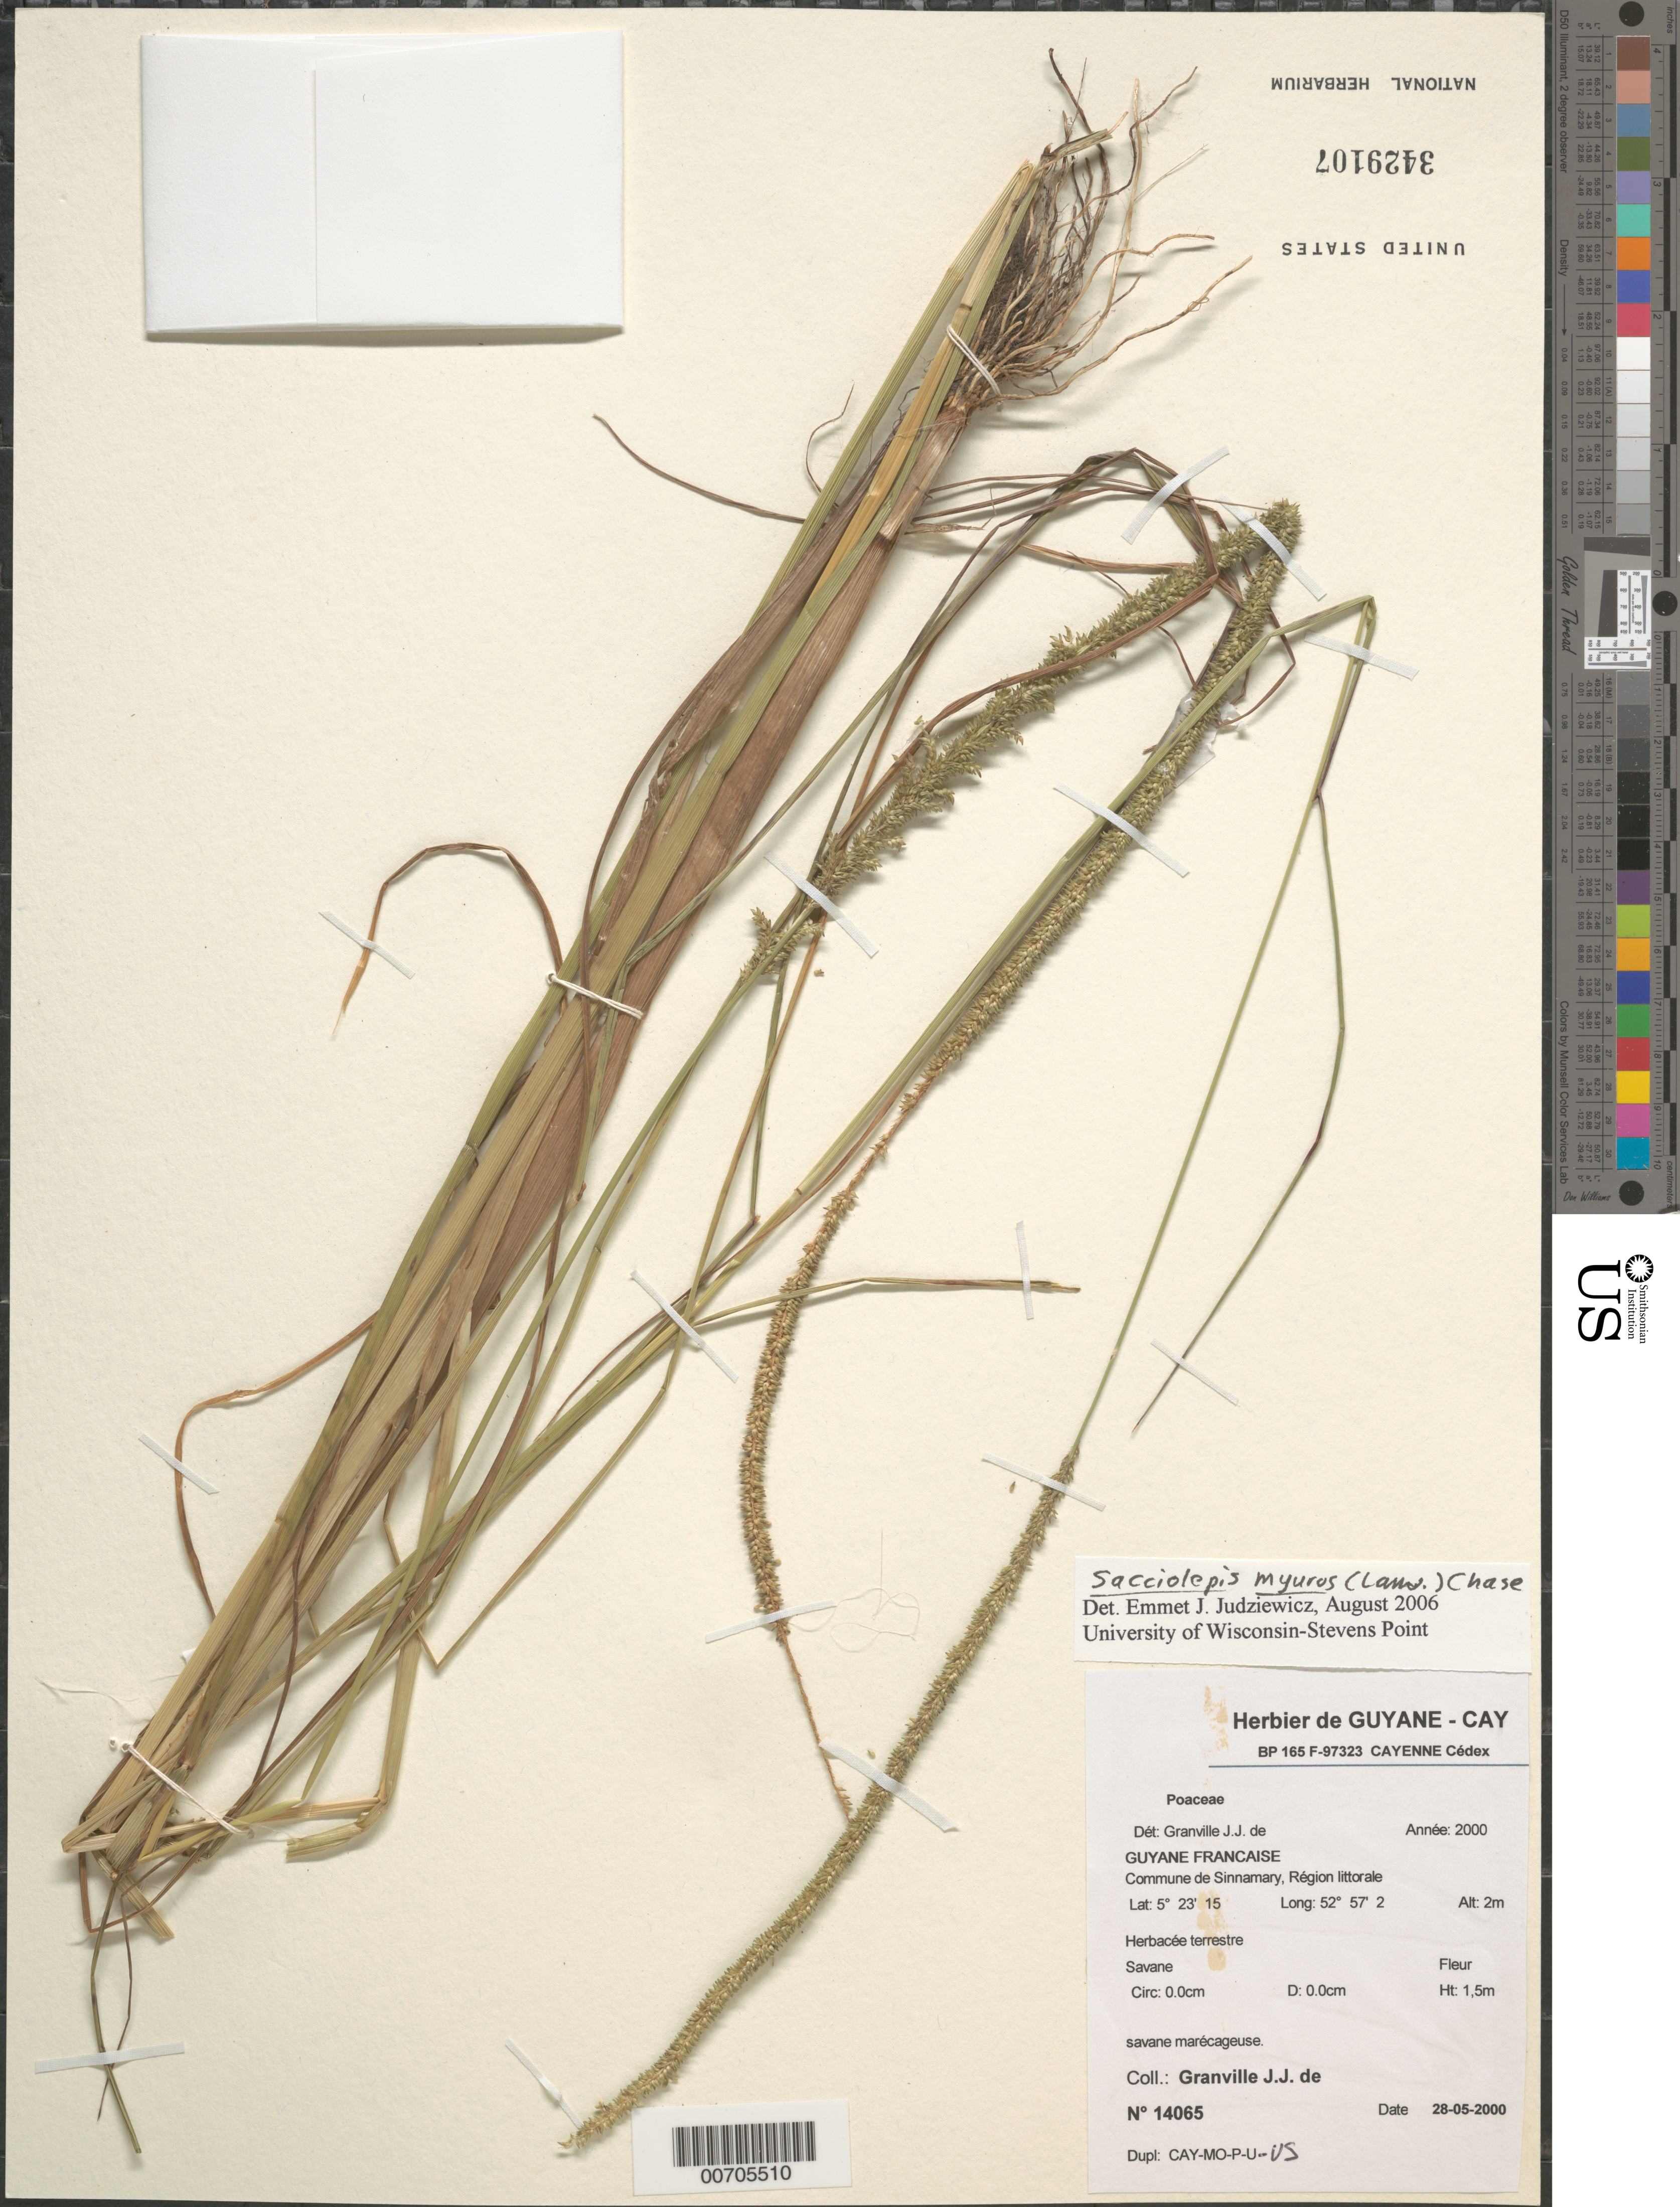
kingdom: Plantae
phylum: Tracheophyta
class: Liliopsida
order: Poales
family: Poaceae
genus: Sacciolepis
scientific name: Sacciolepis myuros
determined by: Judziewicz, E. J.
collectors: J.-J. de Granville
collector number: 14065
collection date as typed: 28-May-00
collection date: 2000-05-28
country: French Guiana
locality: Commune de Sinnamary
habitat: Savanna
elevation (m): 2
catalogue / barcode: US 3429107